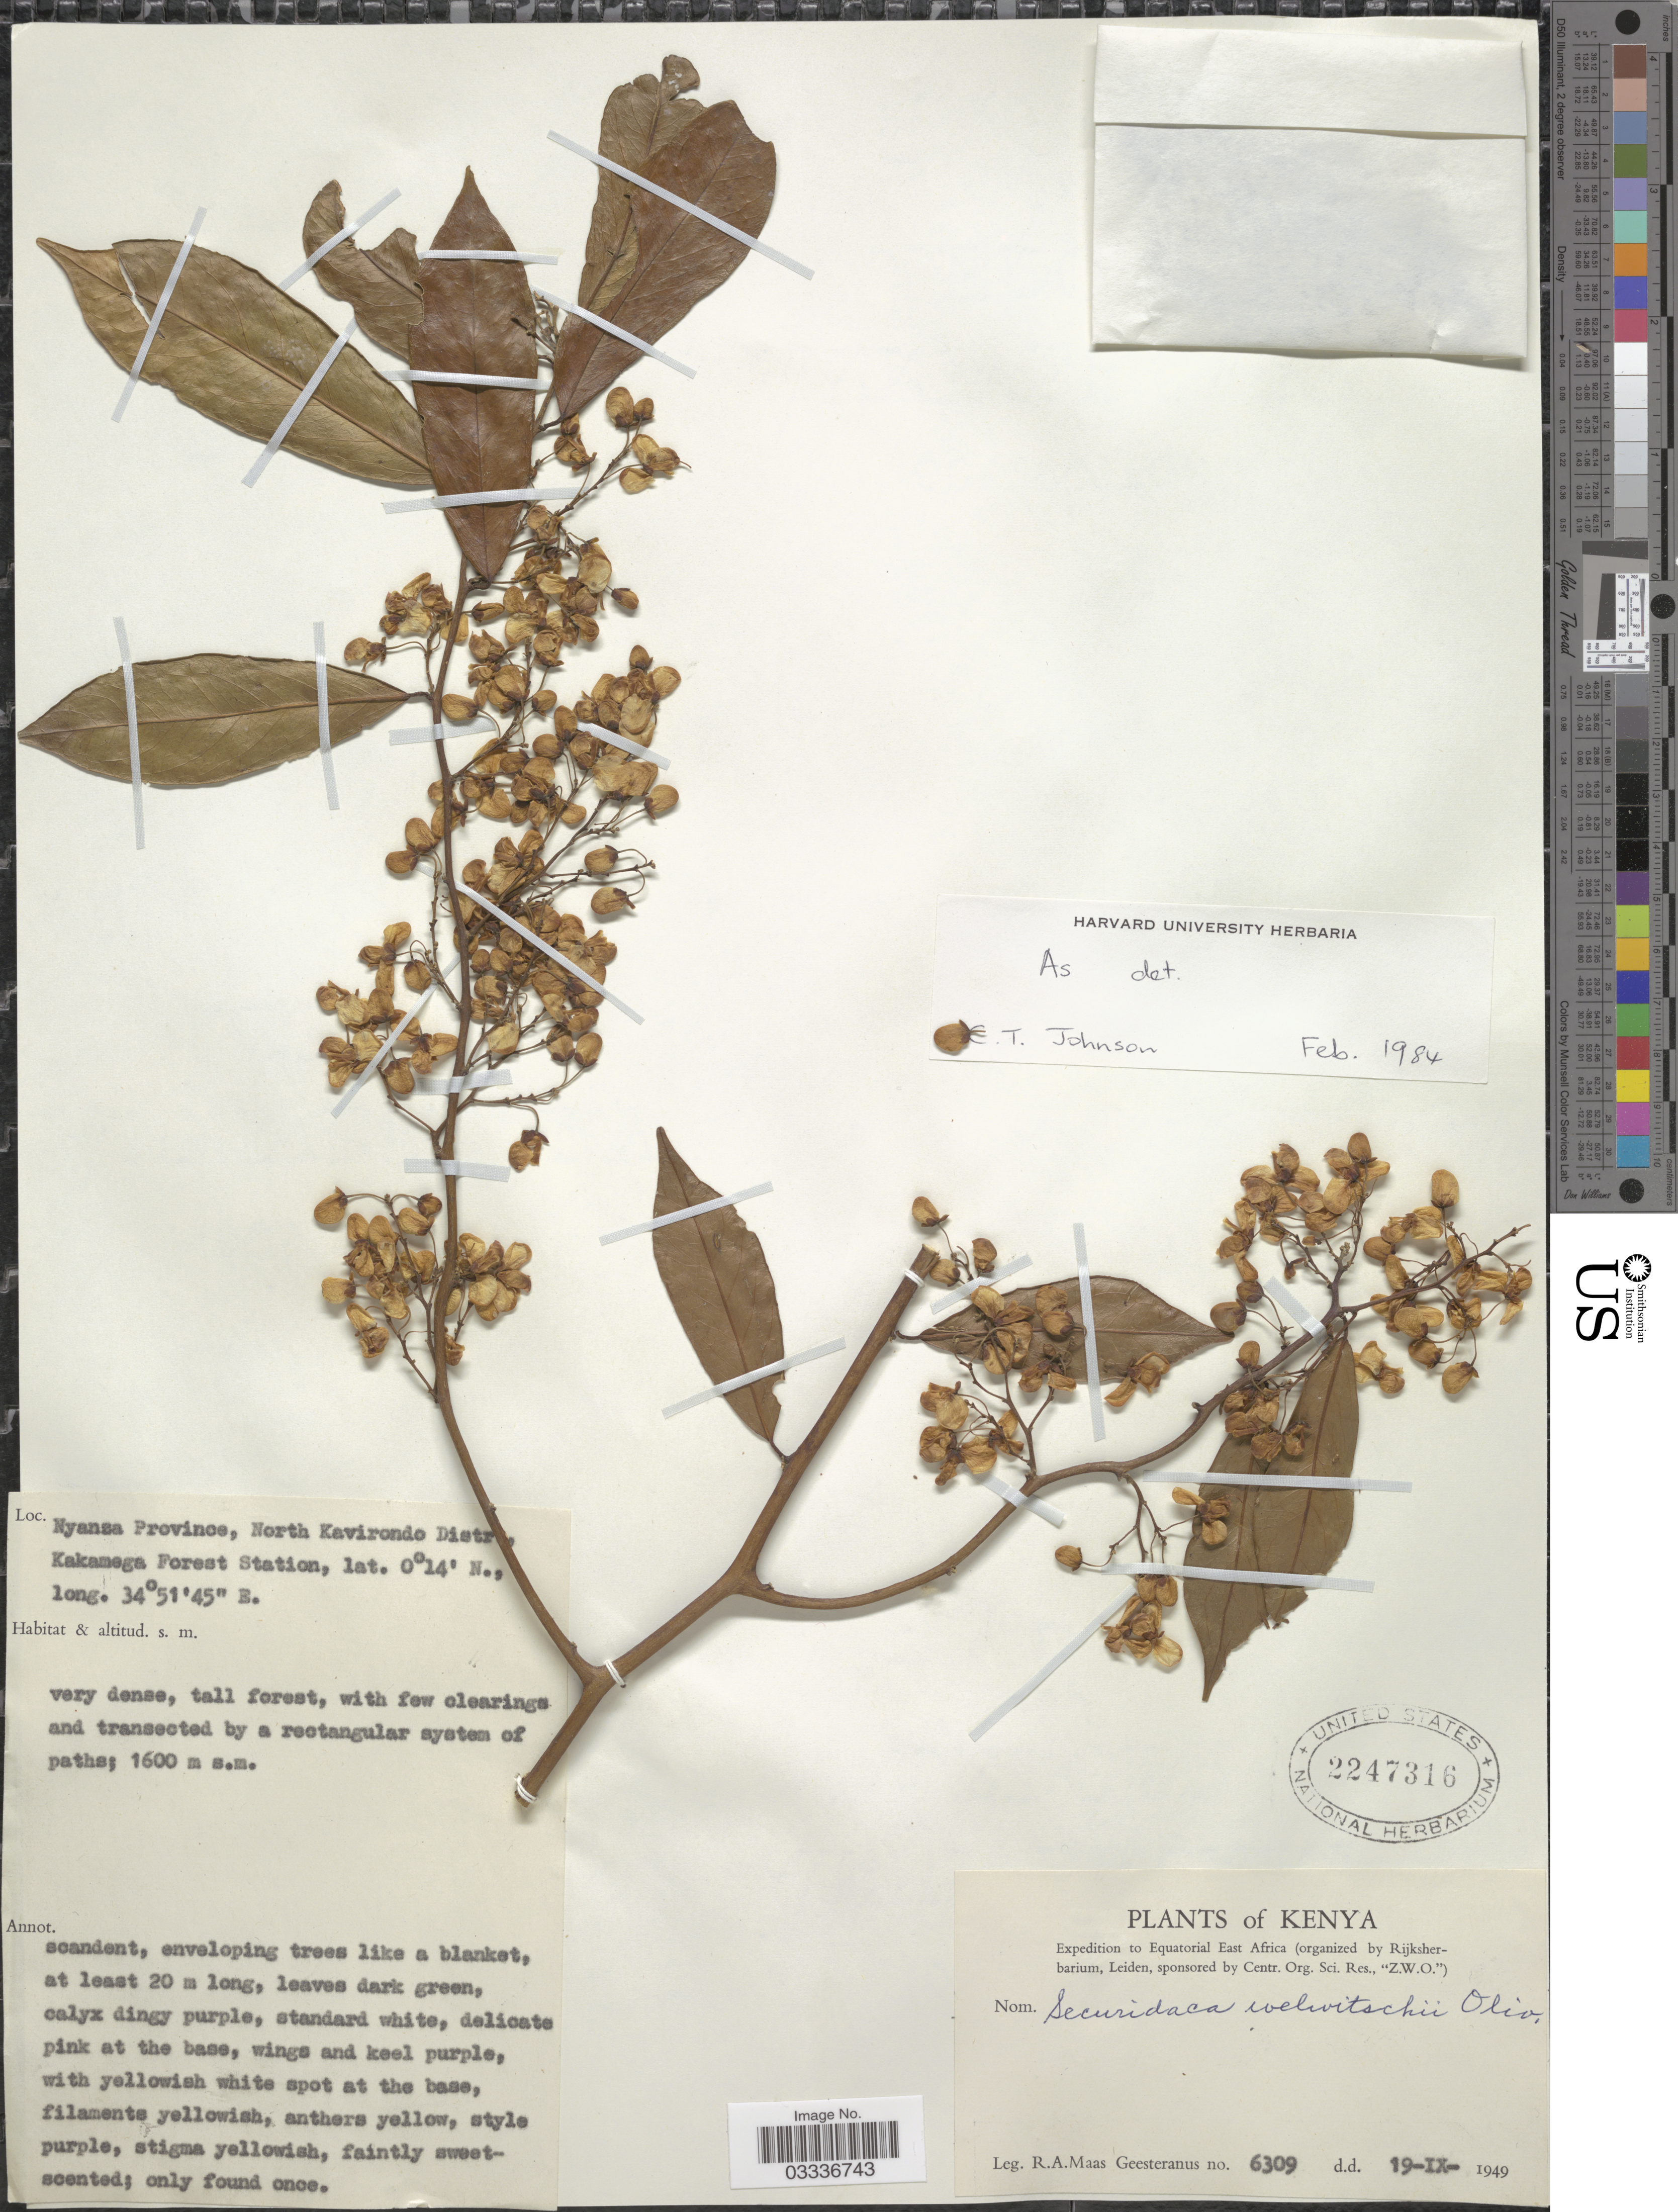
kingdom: Plantae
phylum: Tracheophyta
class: Magnoliopsida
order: Fabales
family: Polygalaceae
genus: Securidaca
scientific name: Securidaca welwitschii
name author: Oliv.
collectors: R. A. Maas Geesteranus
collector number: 6309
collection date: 1949-09-19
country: Kenya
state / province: Kisumu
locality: Nyanza Province, North Kavirondo Distr., Kakamega Forest Station.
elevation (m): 1600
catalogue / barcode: US 2247316